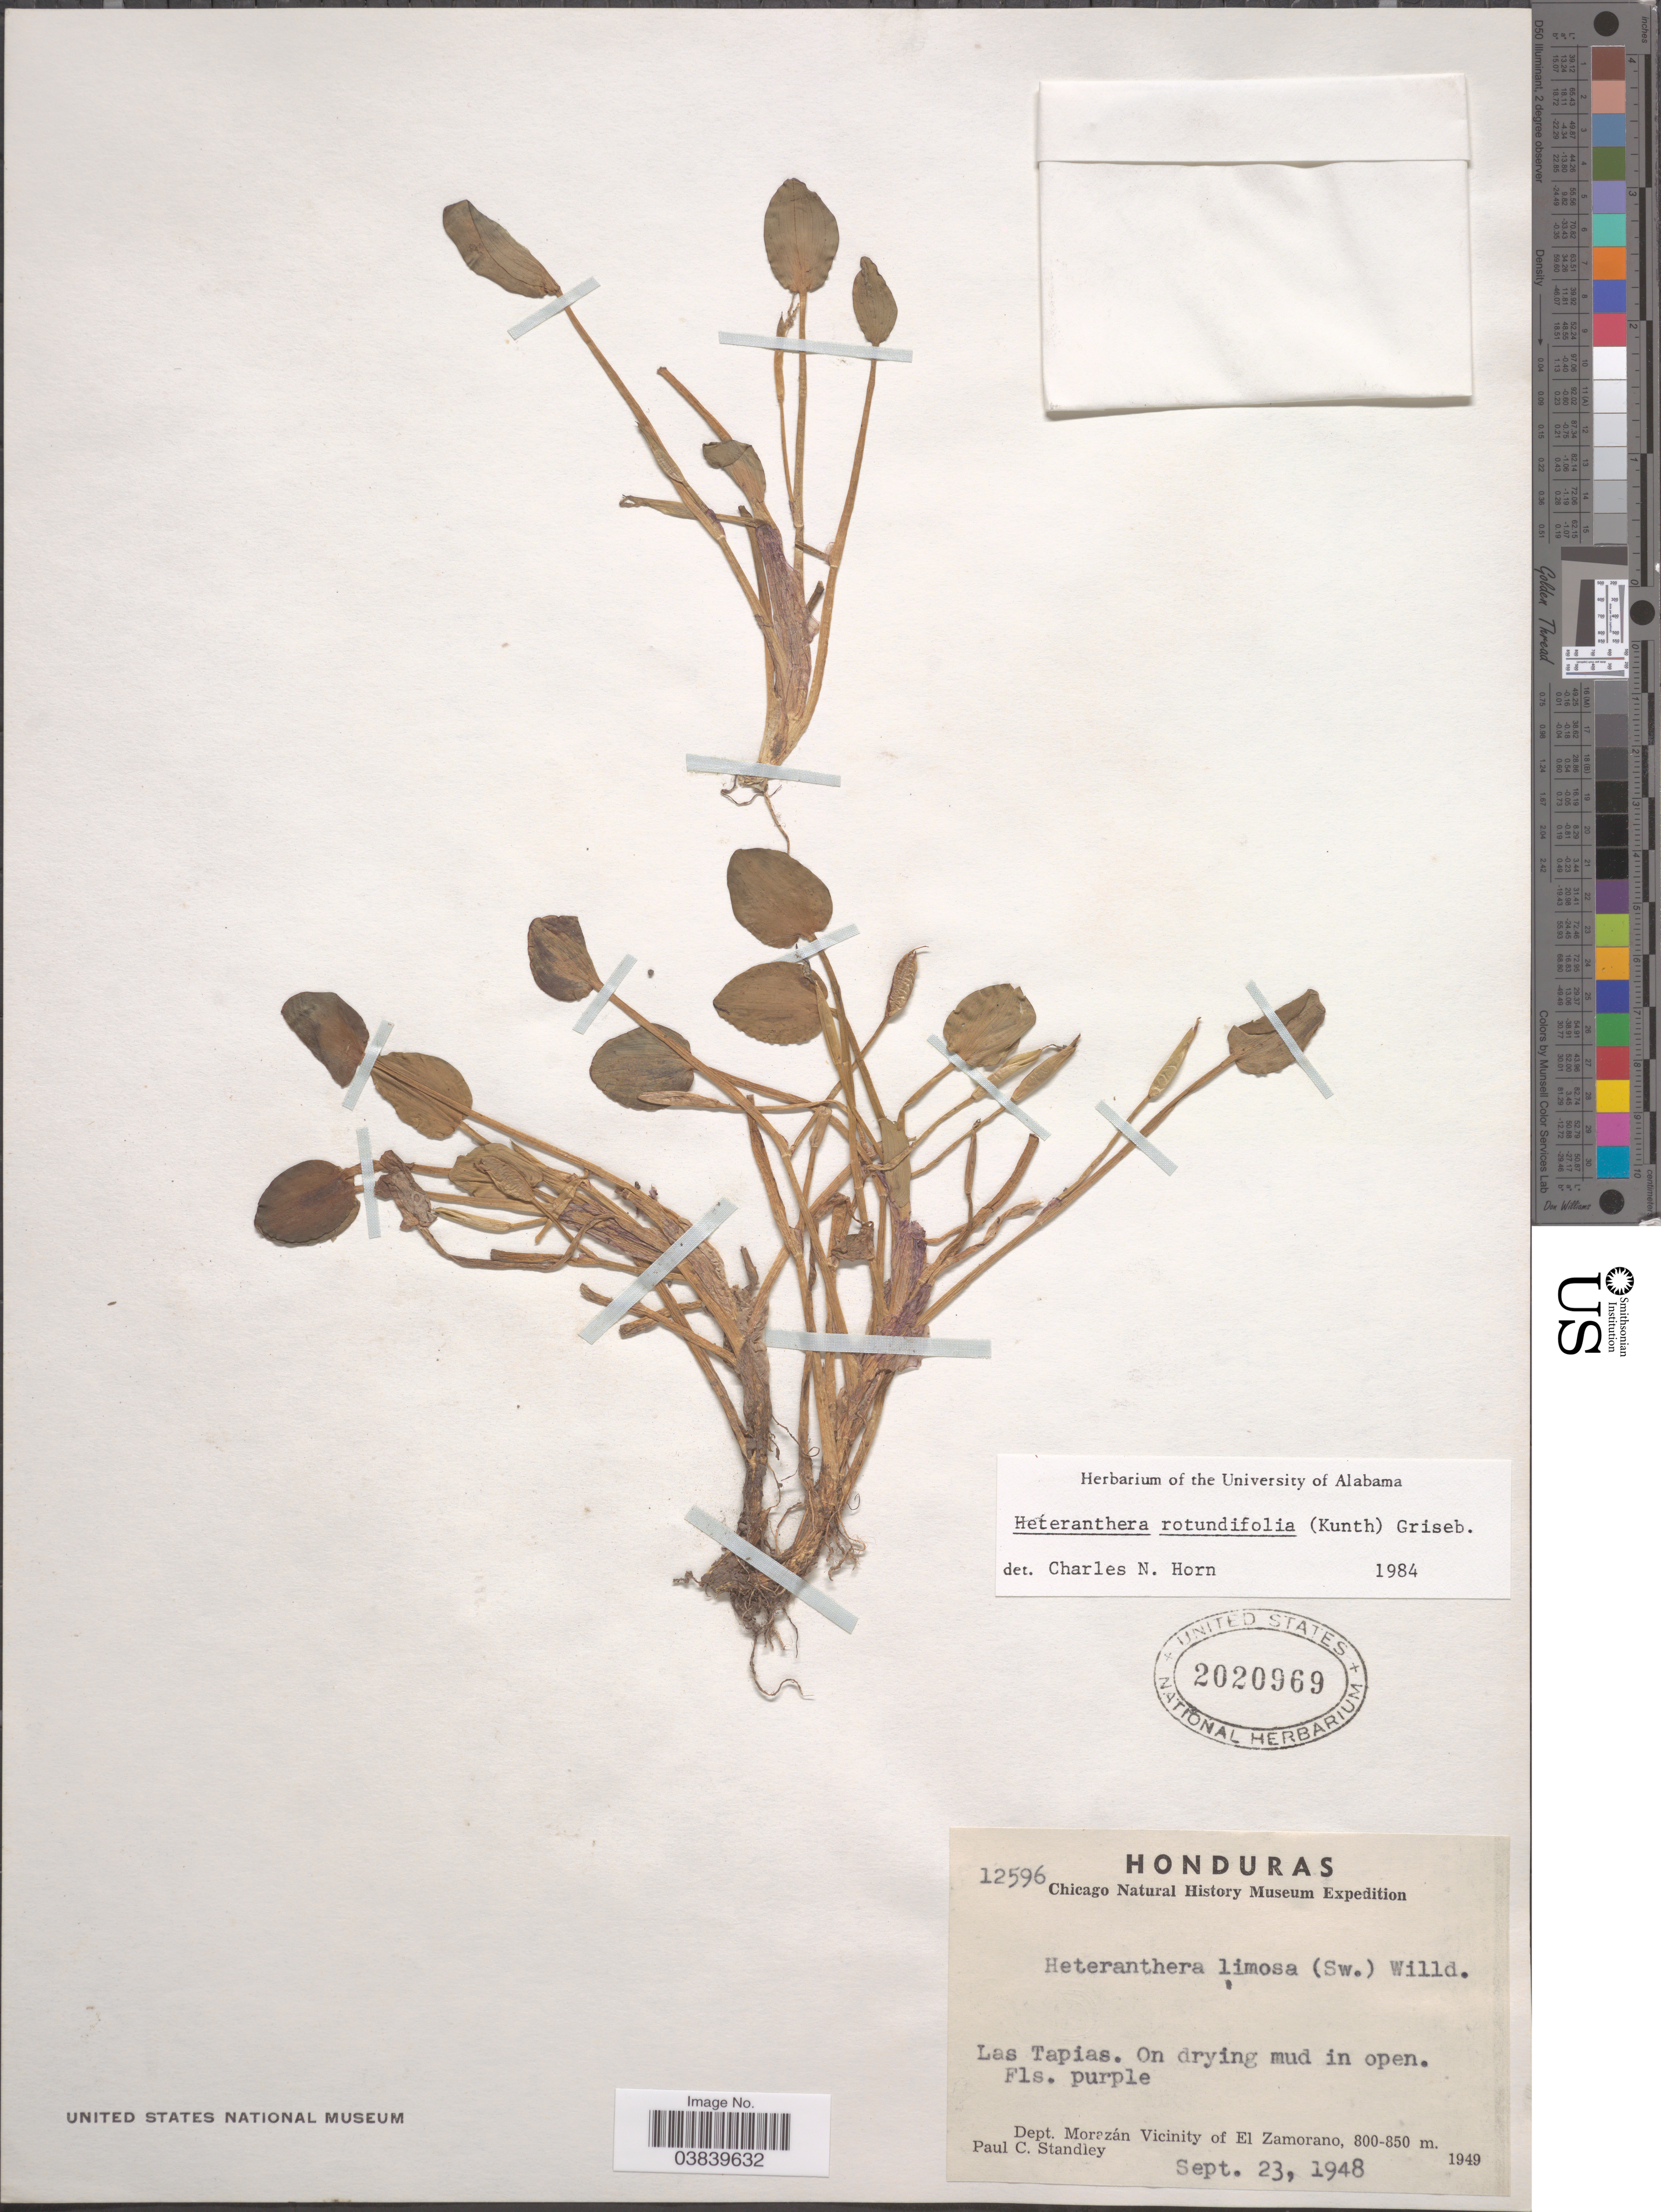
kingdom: Plantae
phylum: Tracheophyta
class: Liliopsida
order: Commelinales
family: Pontederiaceae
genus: Heteranthera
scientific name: Heteranthera rotundifolia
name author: (Kunth) Griseb.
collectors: P. C. Standley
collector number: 12596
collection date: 1948-09-23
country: Honduras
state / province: Fco. Morazán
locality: Las Tapias. Dept. Morazán Vicinity of El Zamorano.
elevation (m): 800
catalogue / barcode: US 2020969